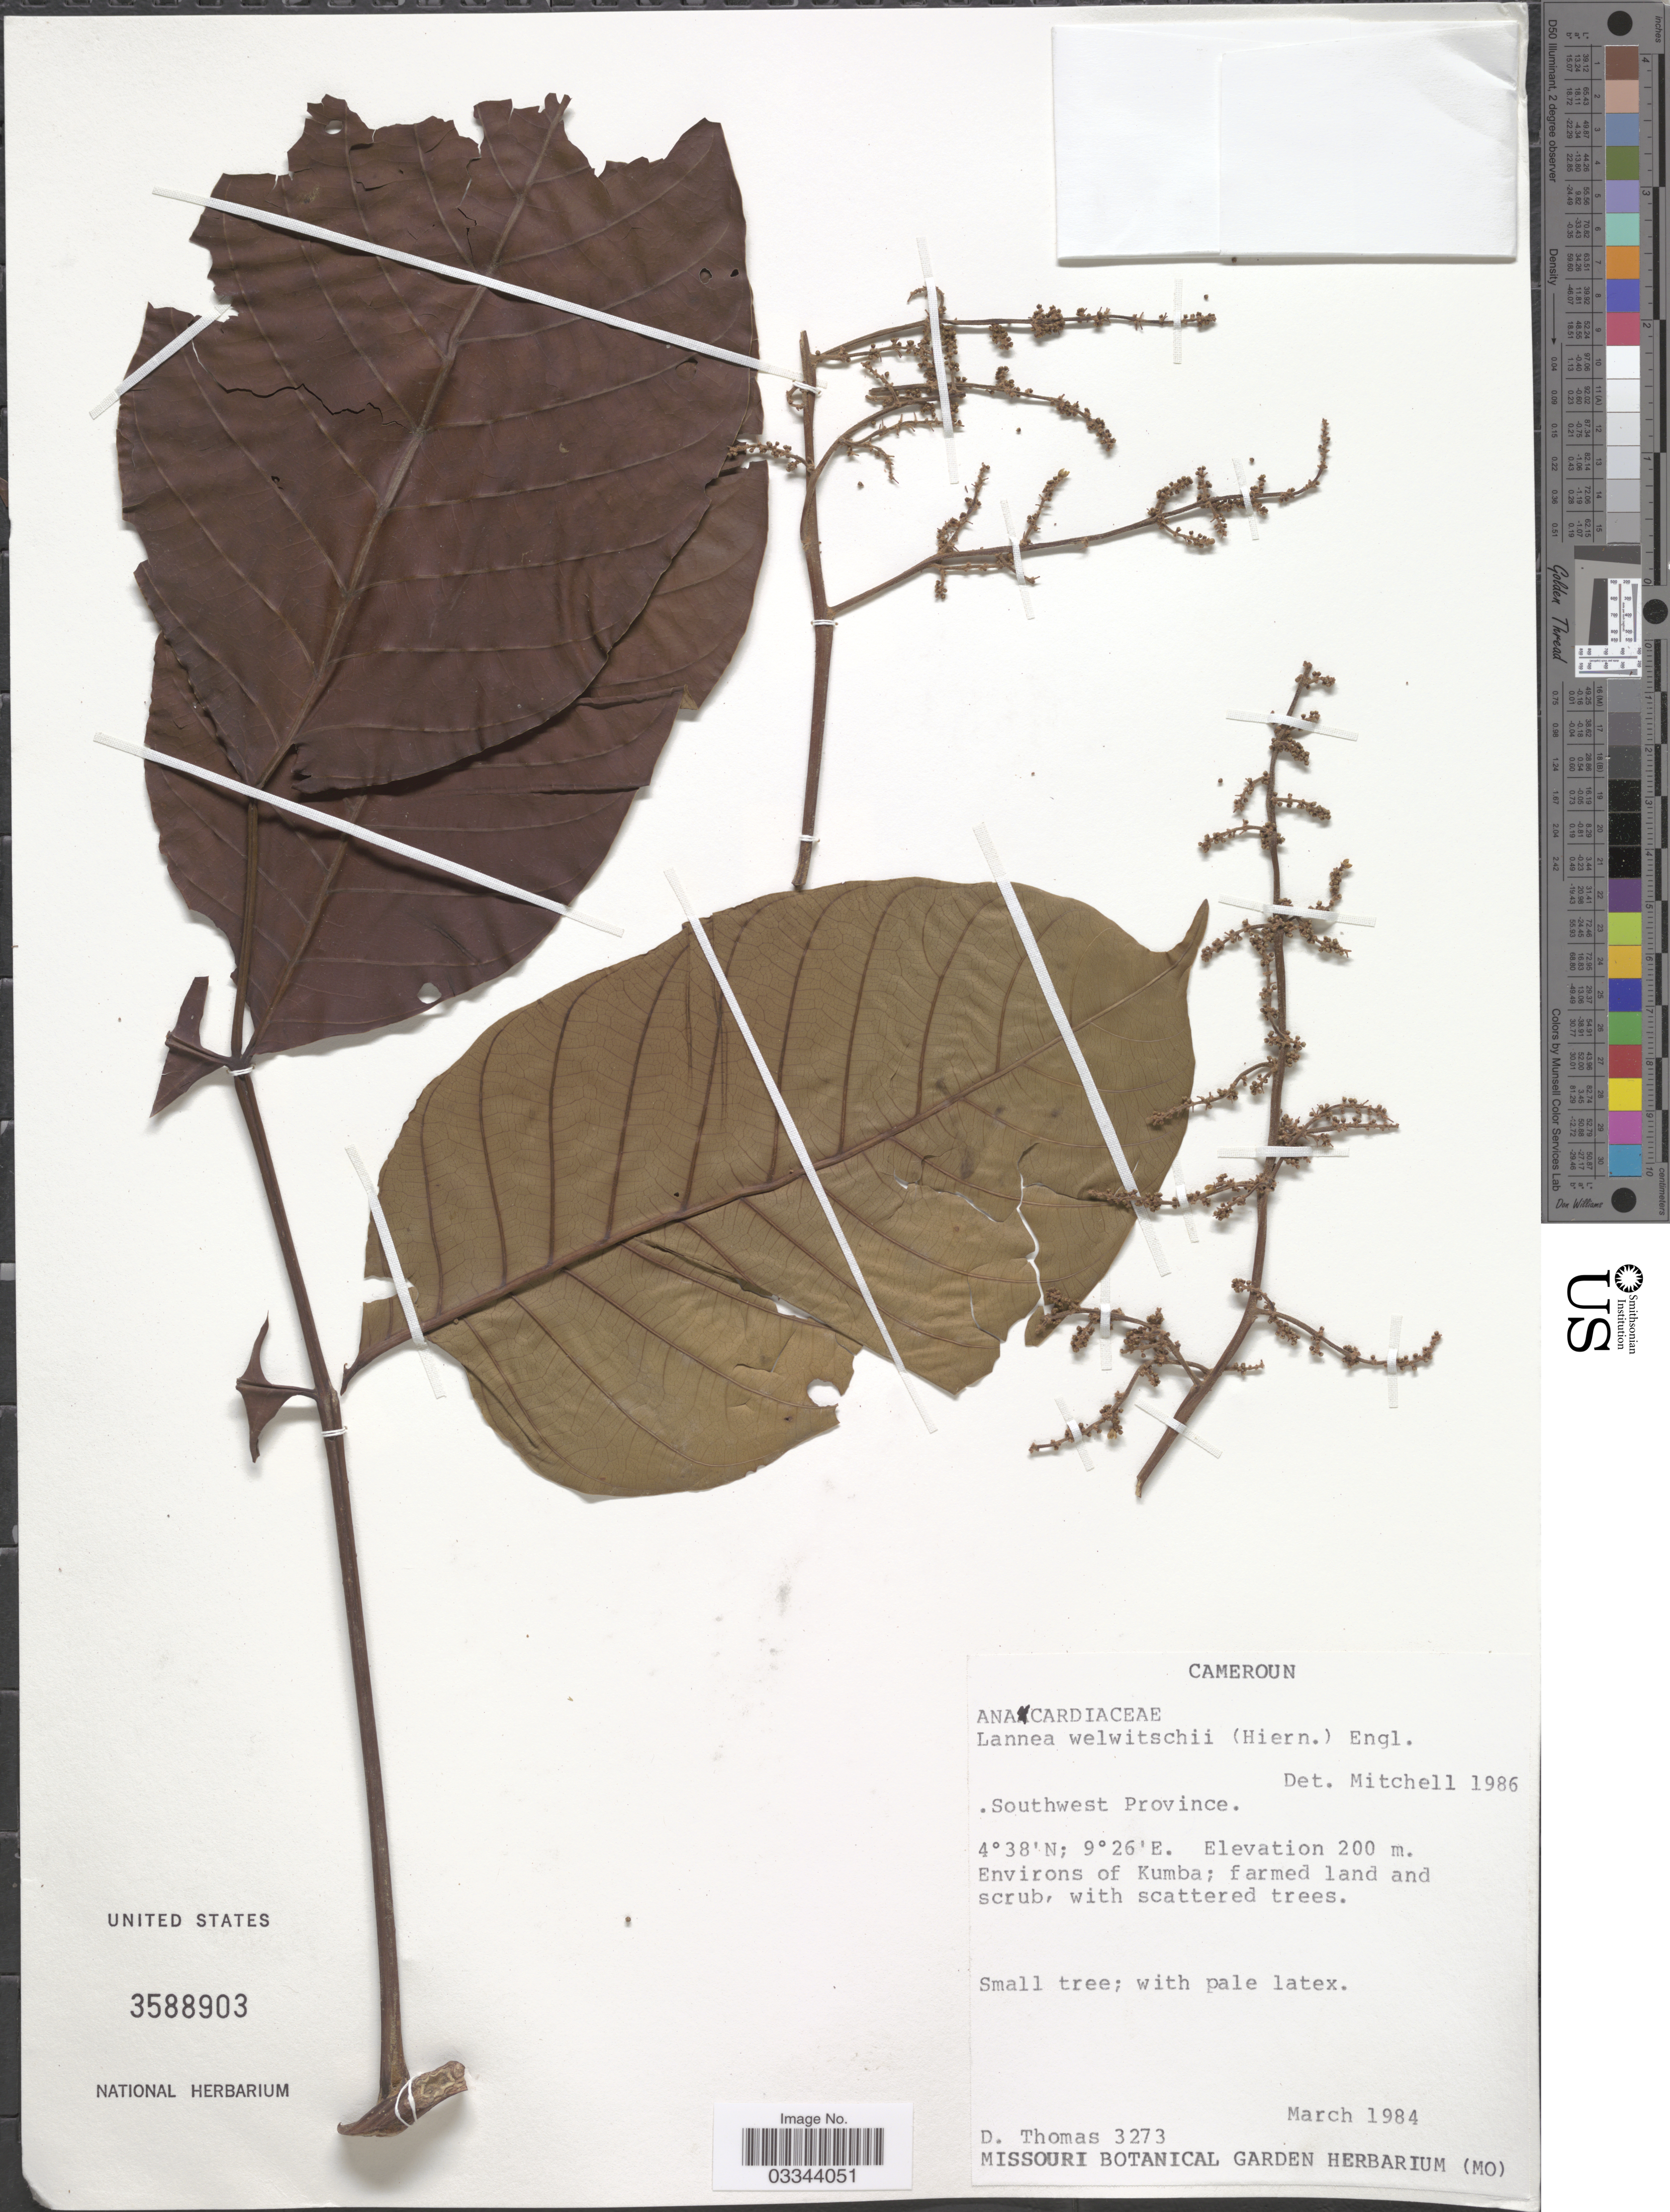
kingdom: Plantae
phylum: Tracheophyta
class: Magnoliopsida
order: Sapindales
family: Anacardiaceae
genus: Lannea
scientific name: Lannea welwitschii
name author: (Hiern) Engl.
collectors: D. Thomas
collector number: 3273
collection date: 1984-03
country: Cameroon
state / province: Sud-Ouest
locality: Southwest Province. Environs of Kumba.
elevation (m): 200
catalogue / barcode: US 3588903